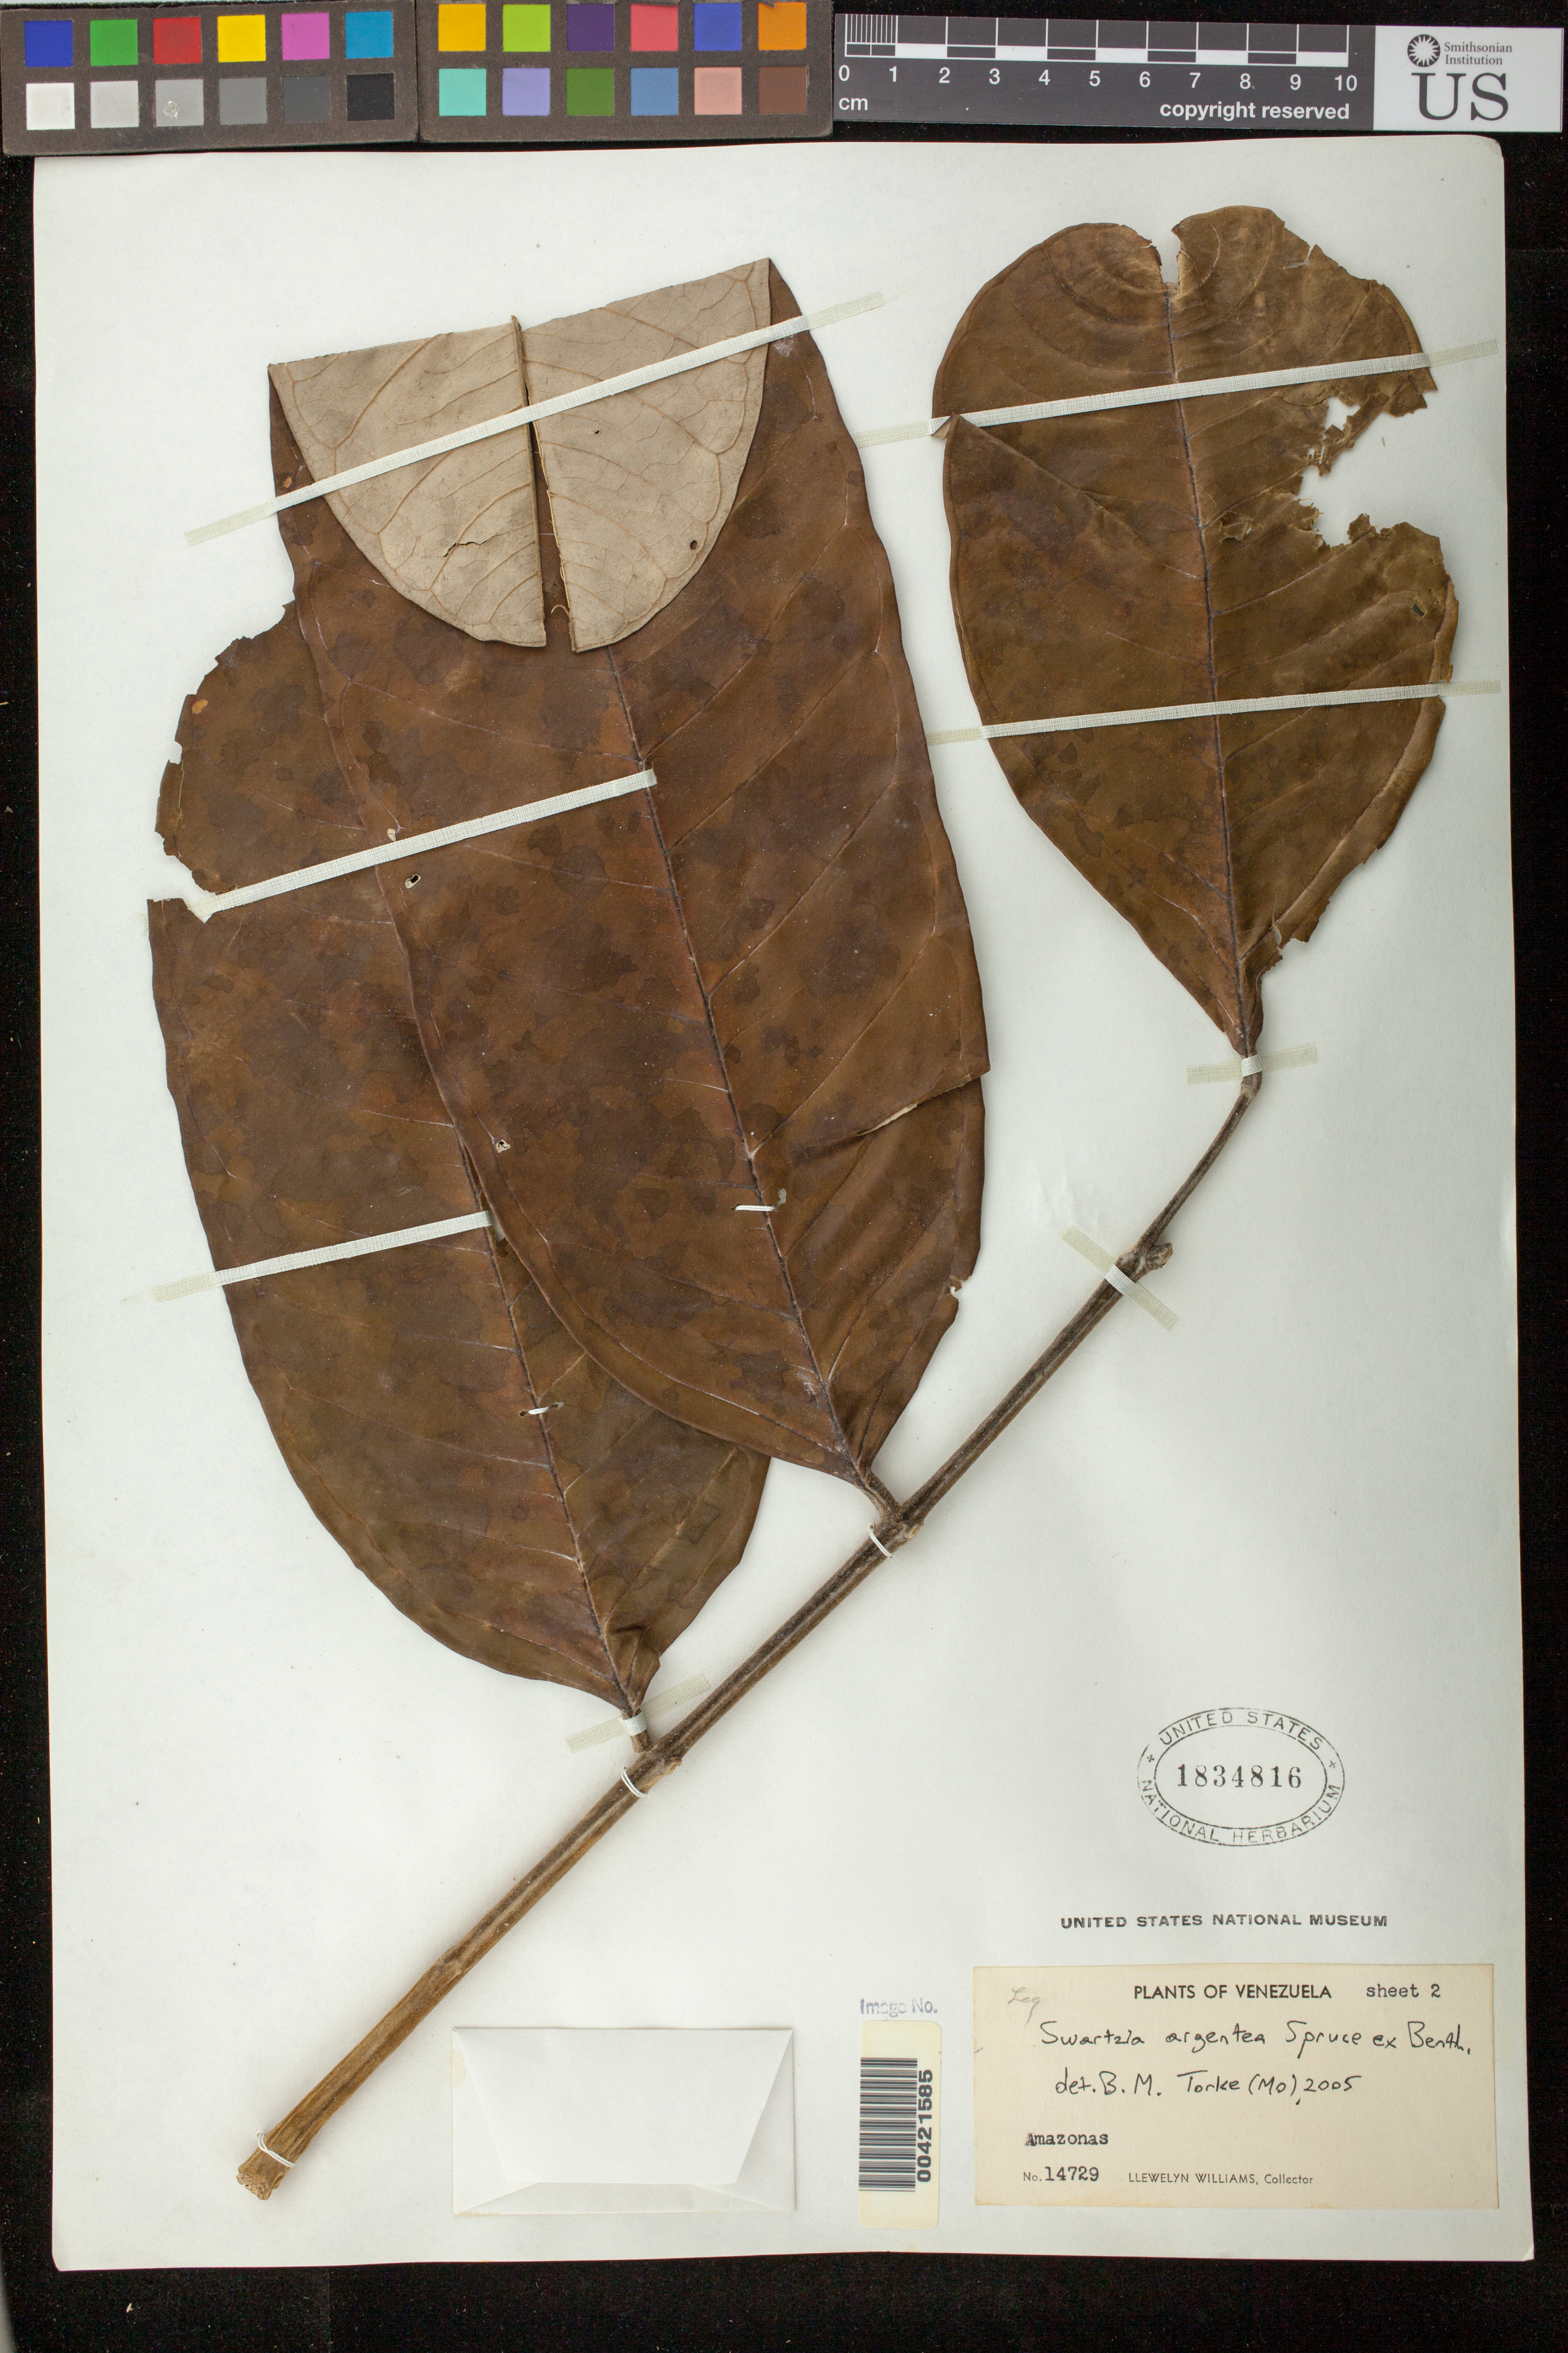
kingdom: Plantae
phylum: Tracheophyta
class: Magnoliopsida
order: Fabales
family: Fabaceae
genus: Swartzia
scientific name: Swartzia argentea var. argentea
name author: Spruce ex Benth.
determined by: Torke, B. M., (MO)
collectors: Ll. Williams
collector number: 14729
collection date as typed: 10 Mar 1942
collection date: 1942-03-10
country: Venezuela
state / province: Amazonas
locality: Bajo Casiquiare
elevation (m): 100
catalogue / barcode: US 1834816